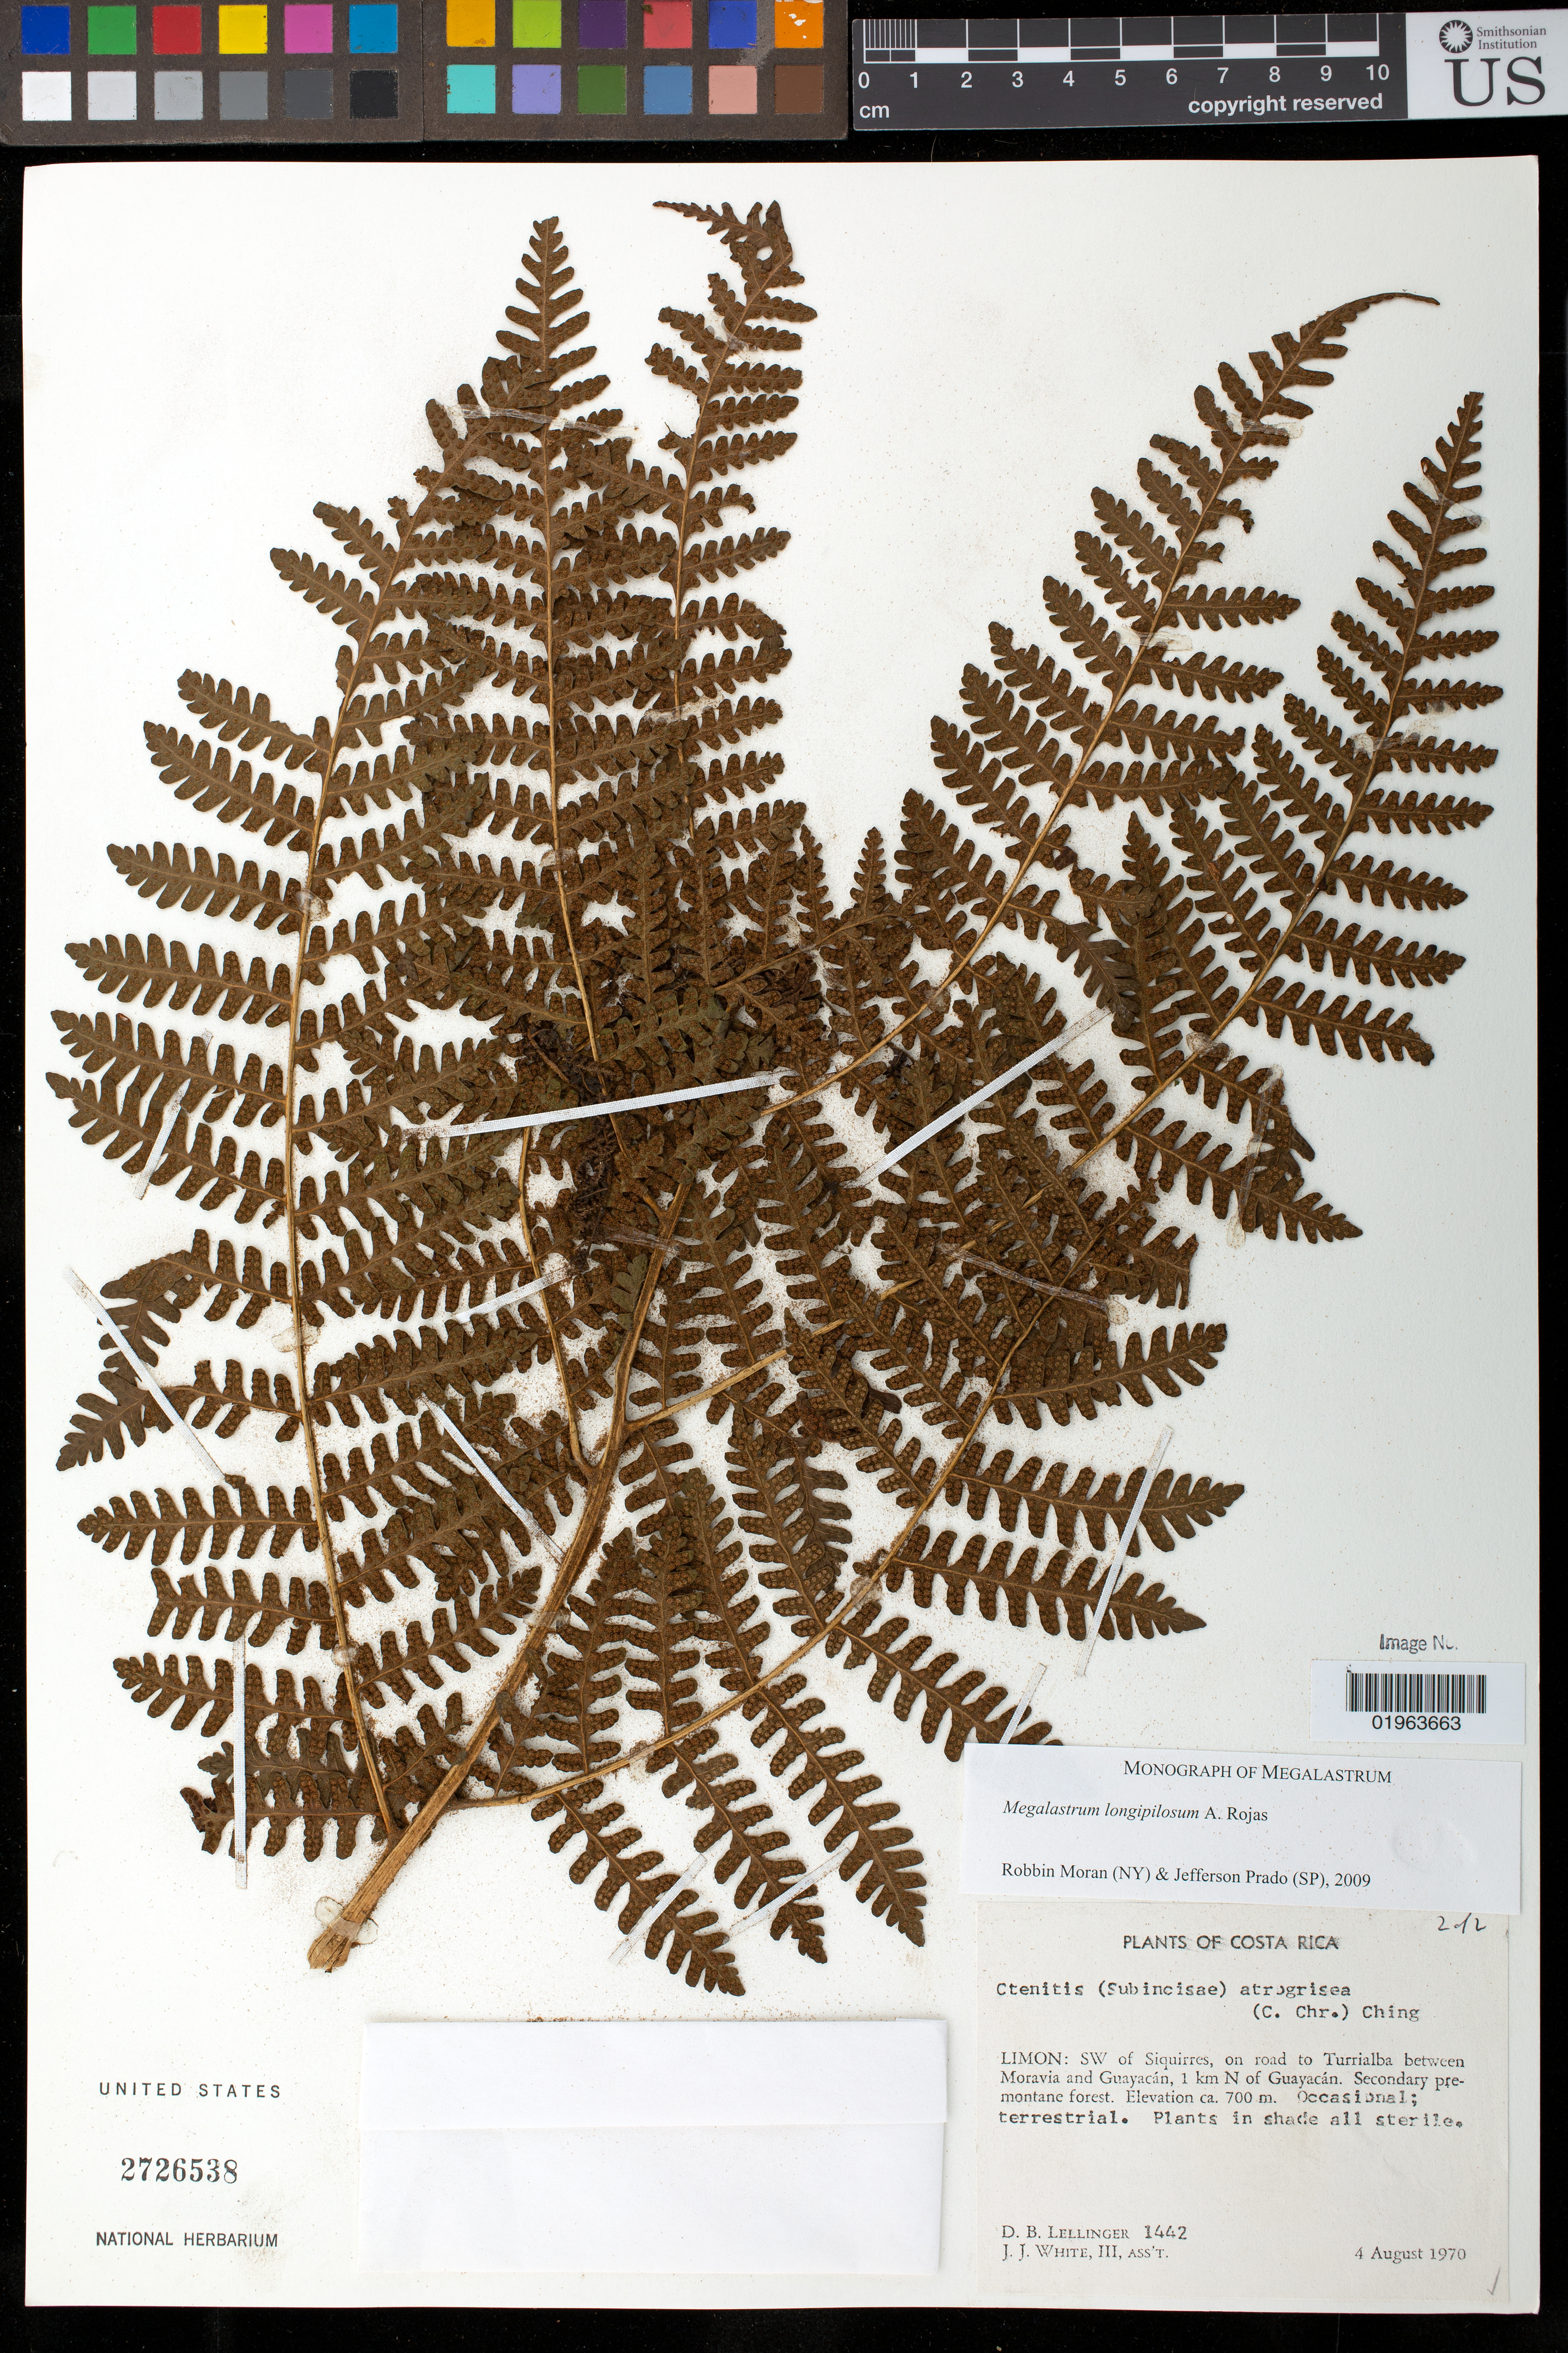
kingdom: Plantae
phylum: Tracheophyta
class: Polypodiopsida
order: Polypodiales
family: Dryopteridaceae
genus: Megalastrum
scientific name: Megalastrum longipilosum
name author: A. Rojas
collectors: D. B. Lellinger & J. J. White III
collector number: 1442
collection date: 1970-08-04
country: Costa Rica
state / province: Limón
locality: SW of Siquirres, on road to Turrialba between Moravia and Guayacán, 1 km N of Guayacán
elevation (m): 700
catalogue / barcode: US 2726538